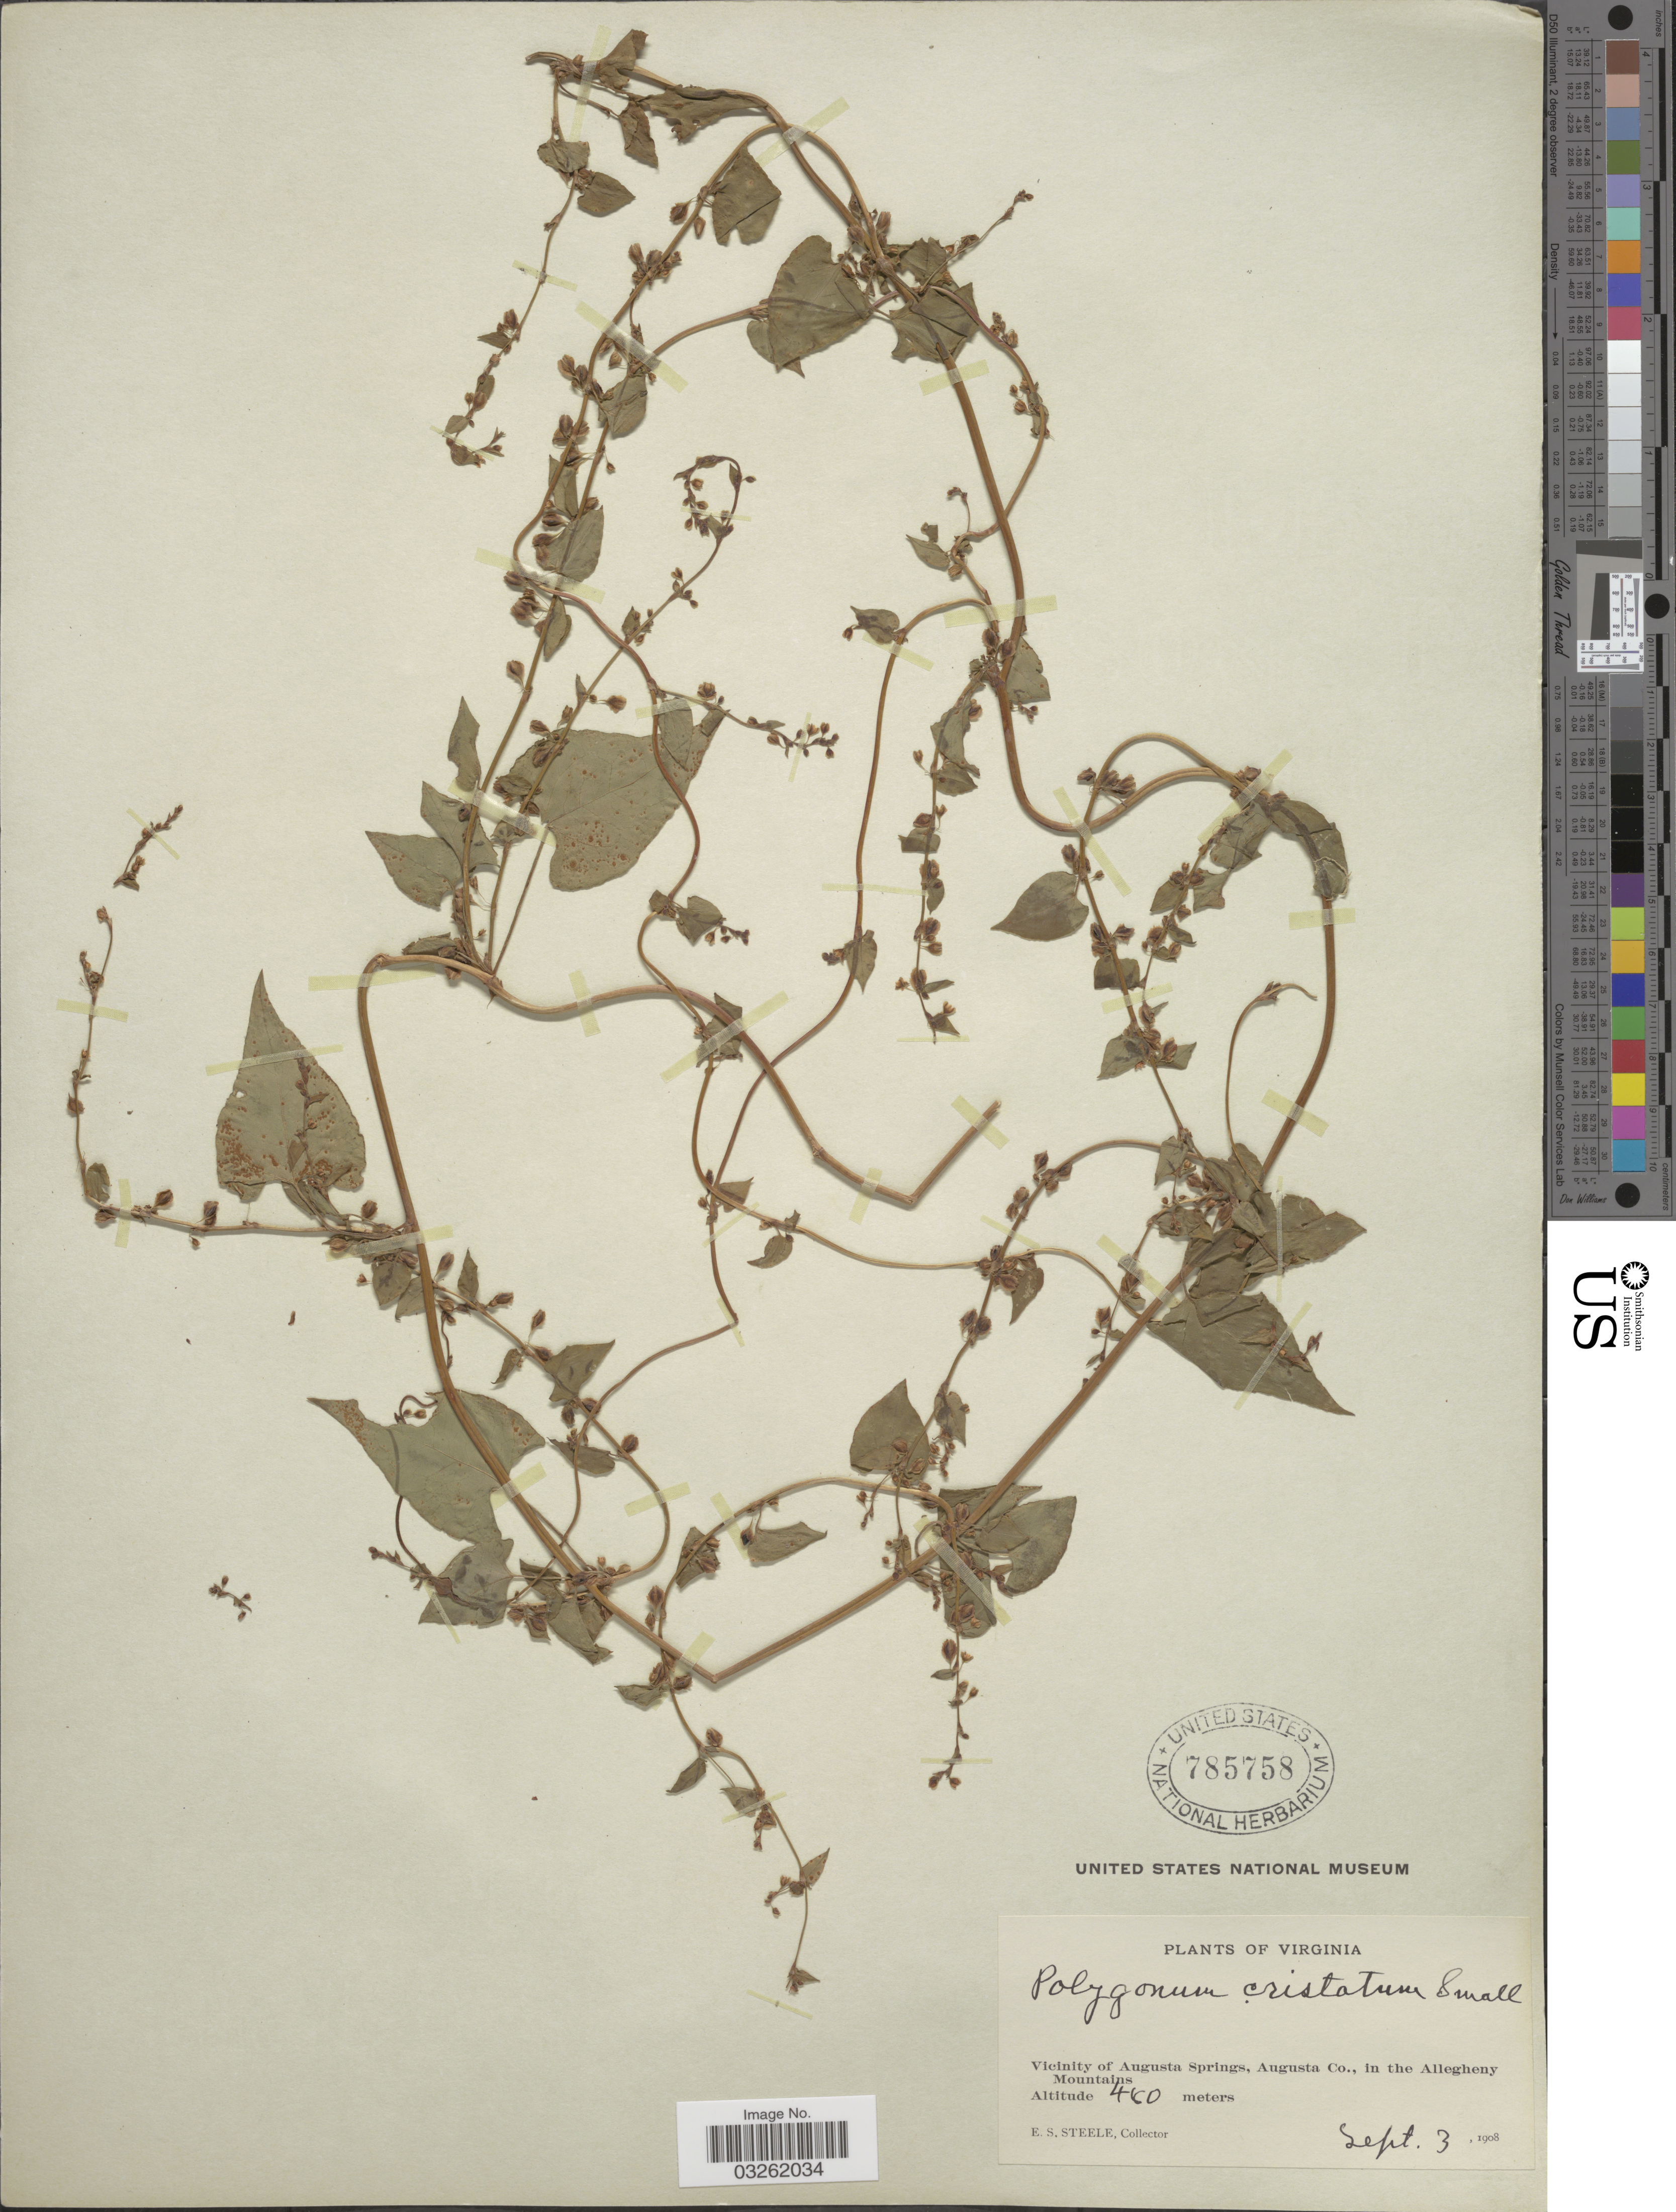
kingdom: Plantae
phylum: Tracheophyta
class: Magnoliopsida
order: Caryophyllales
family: Polygonaceae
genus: Fallopia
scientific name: Fallopia cristata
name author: (Engelm. ex A. Gray) Holub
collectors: E. Steele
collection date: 1908-09-03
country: United States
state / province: Virginia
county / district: Augusta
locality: Vicinity of Augusta Springs, Augusta Co., in the Allegheny Mountains.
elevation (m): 480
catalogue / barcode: US 785758